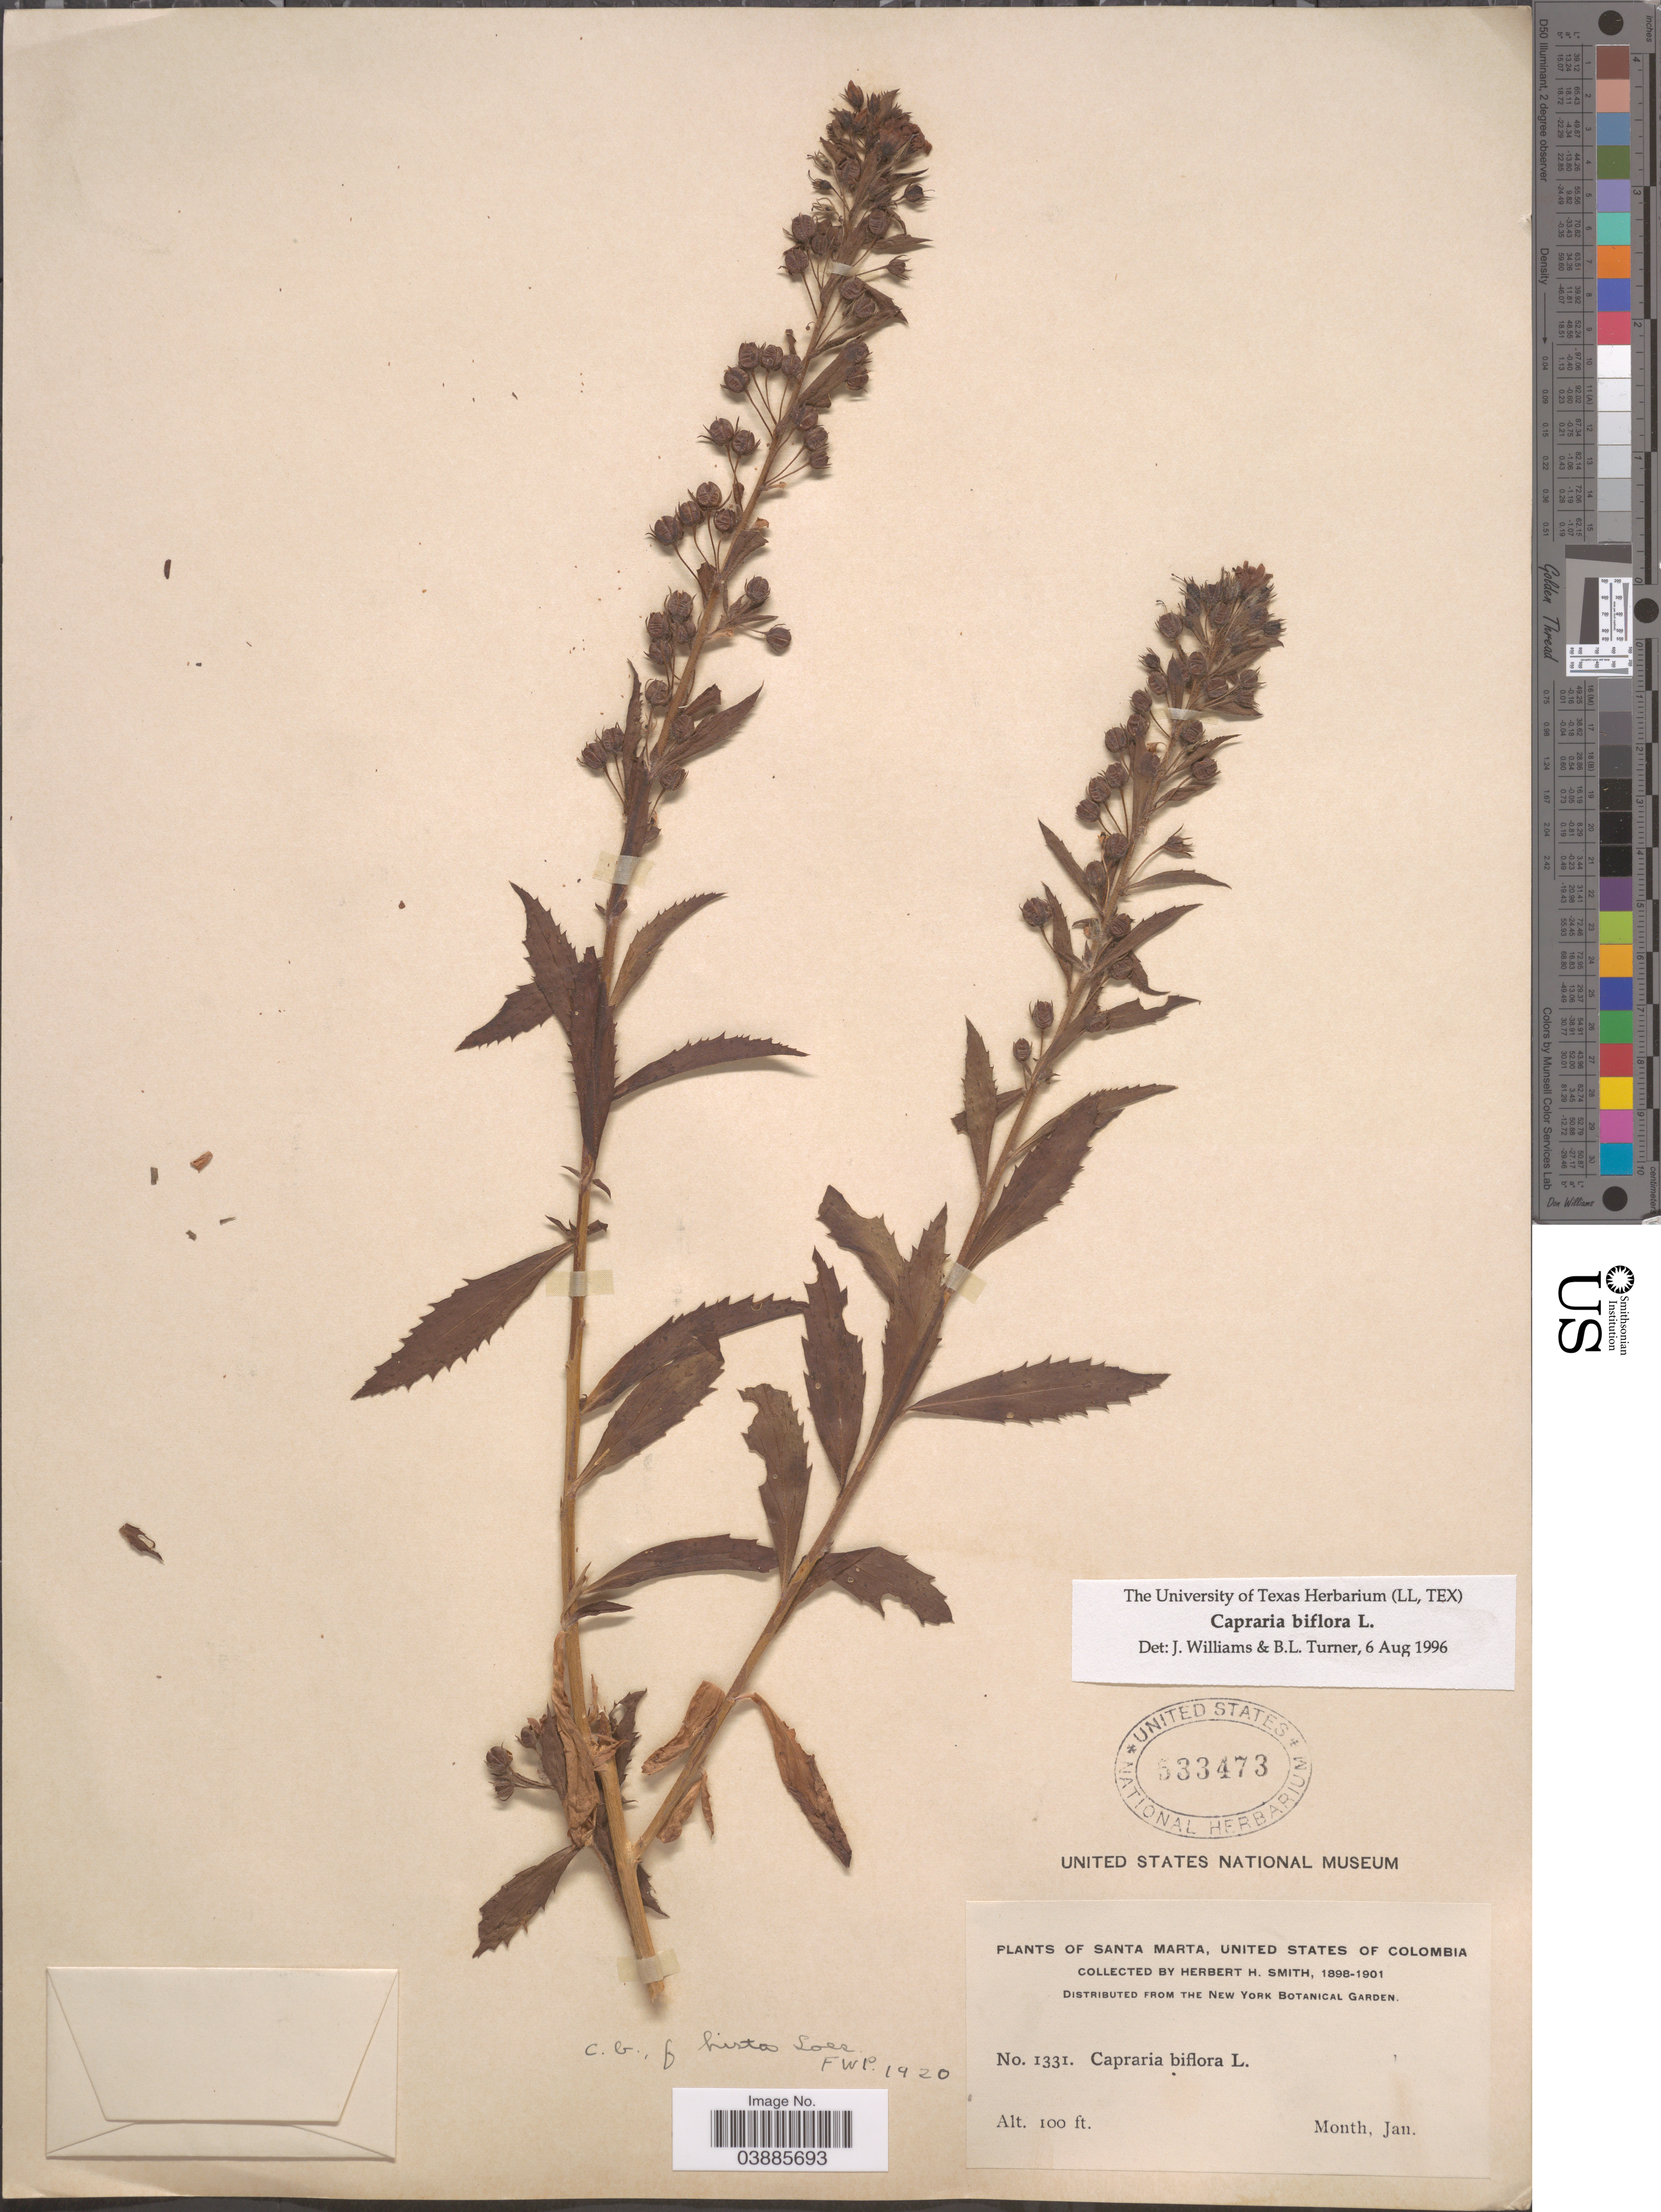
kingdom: Plantae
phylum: Tracheophyta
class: Magnoliopsida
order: Lamiales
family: Scrophulariaceae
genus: Capraria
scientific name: Capraria biflora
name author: L.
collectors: Herbert H. Smith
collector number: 1331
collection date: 1898-01/1901-01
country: Colombia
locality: Santa Maria, United States of Colombia.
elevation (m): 30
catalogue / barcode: US 533473